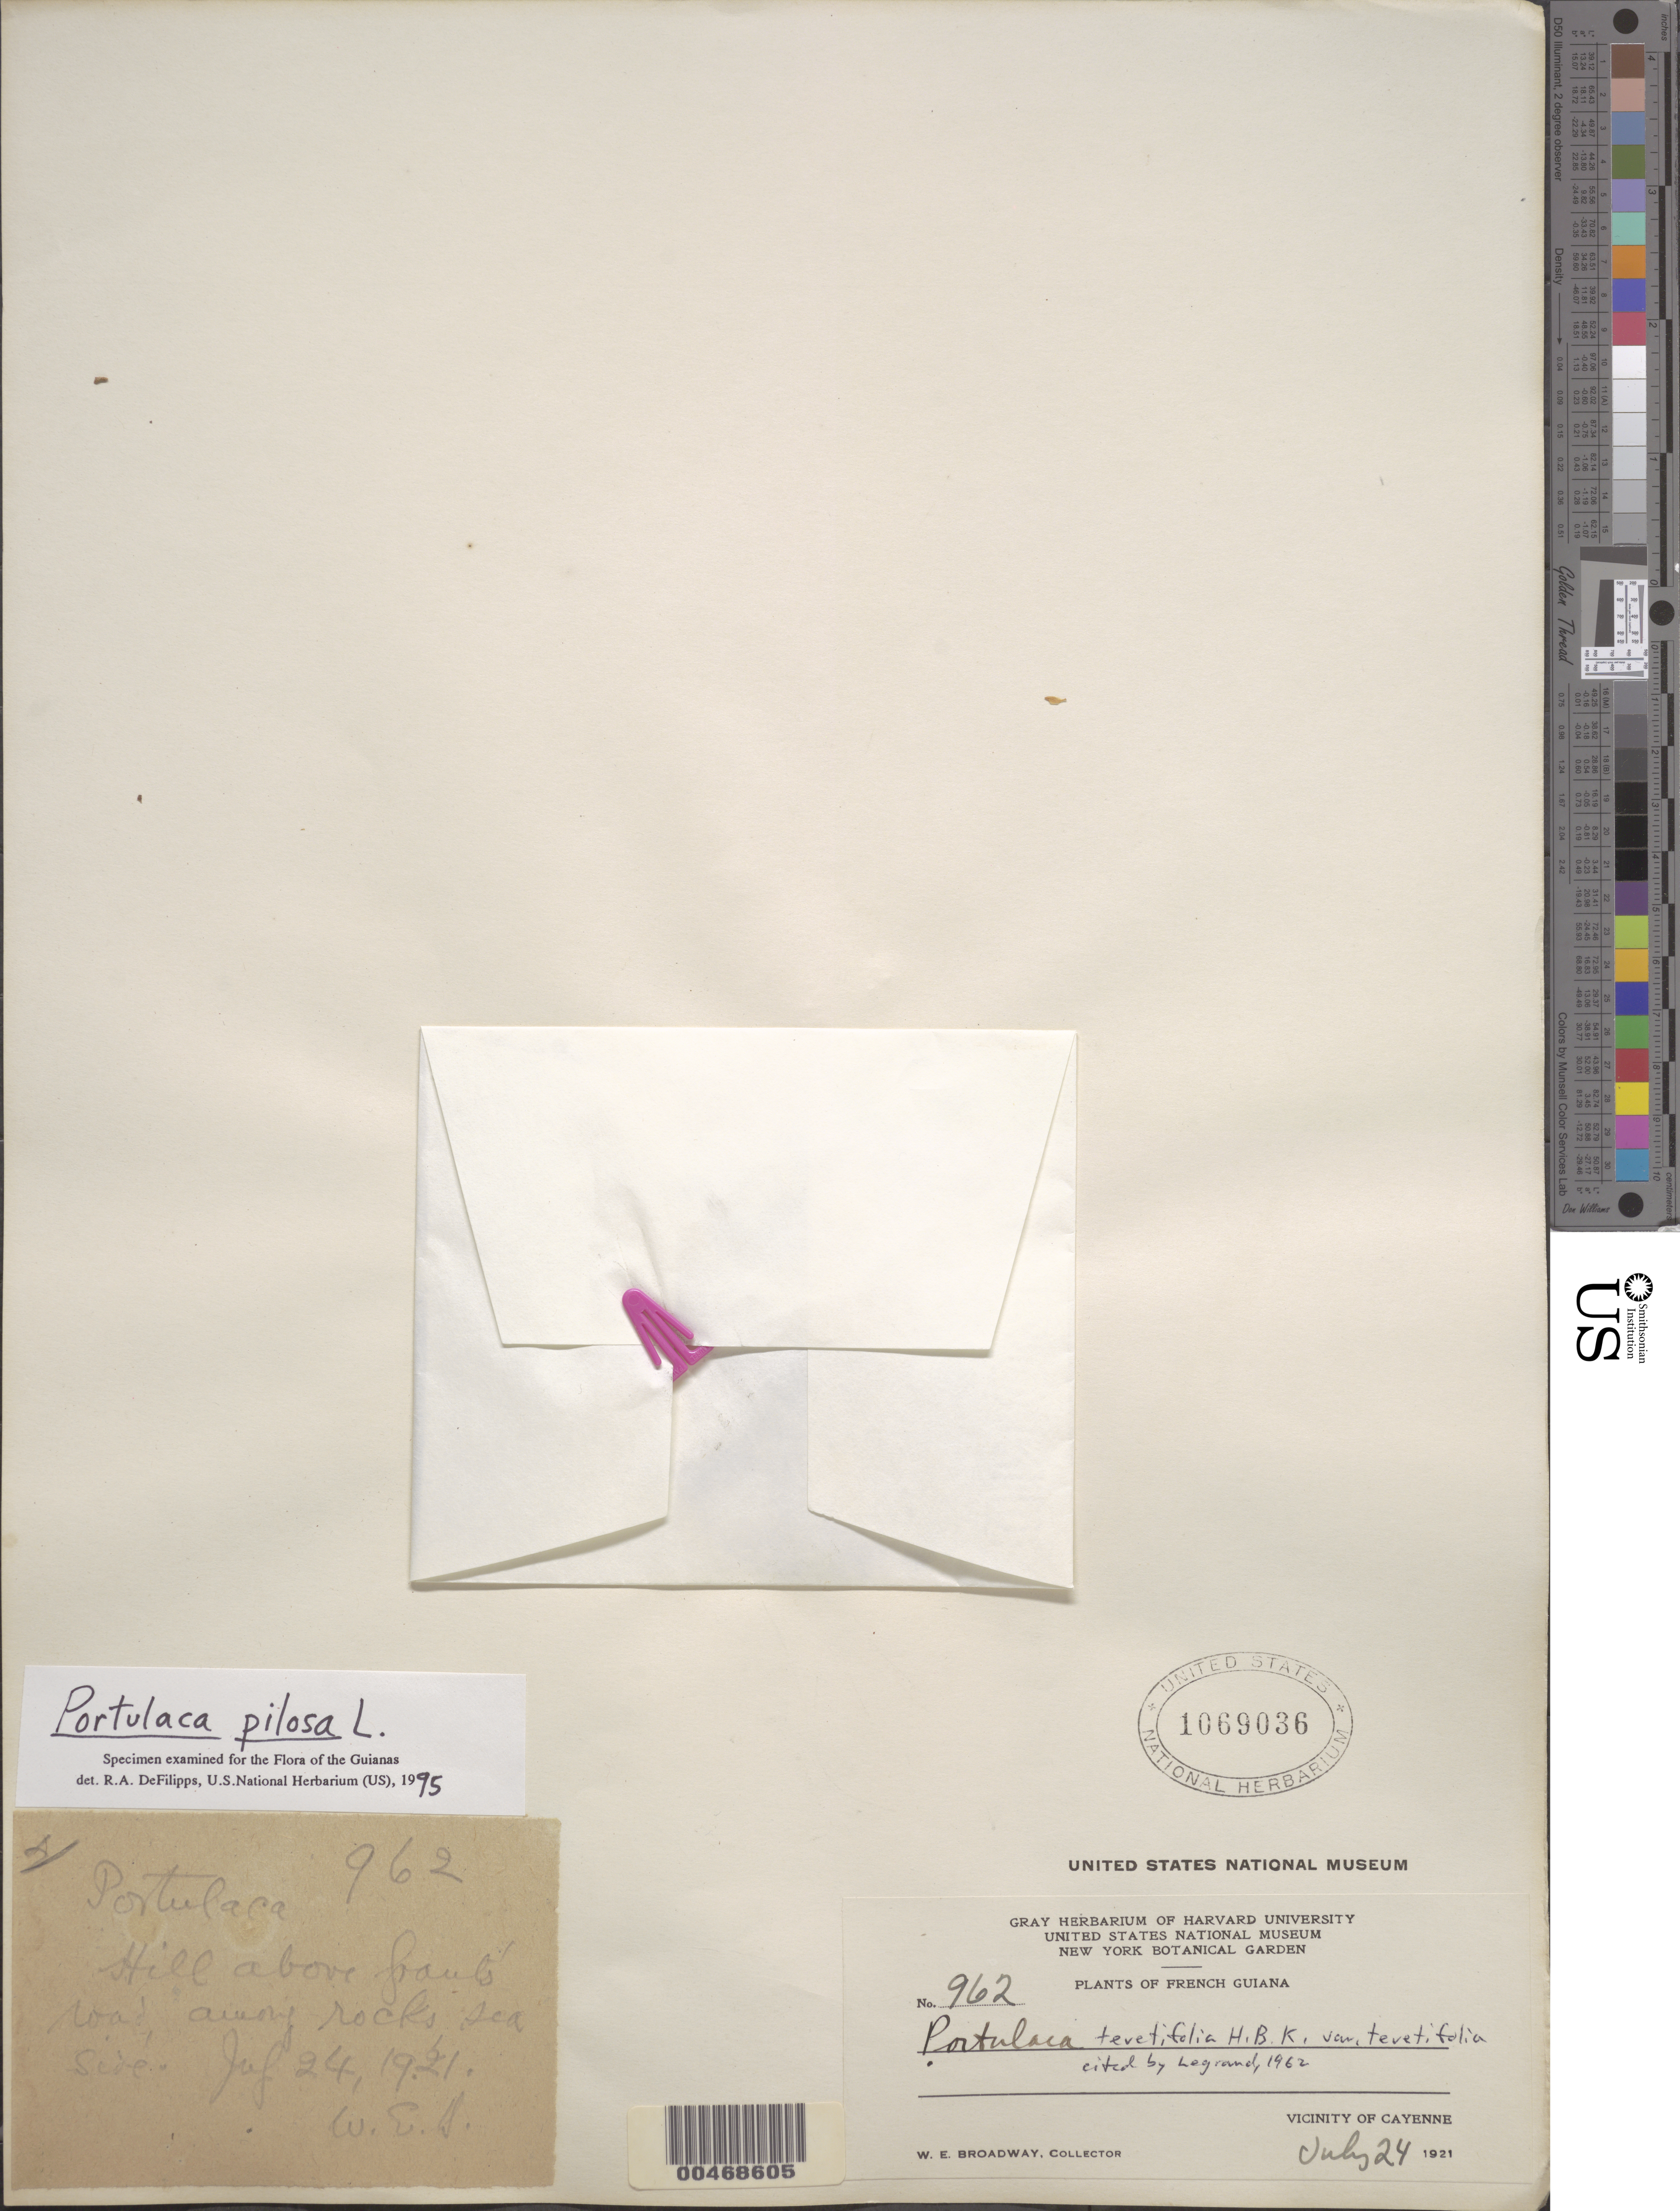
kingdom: Plantae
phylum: Tracheophyta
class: Magnoliopsida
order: Caryophyllales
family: Portulacaceae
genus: Portulaca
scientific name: Portulaca pilosa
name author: L.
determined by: DeFilipps, R. A.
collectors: W. E. Broadway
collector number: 962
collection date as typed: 24 Jul 1921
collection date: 1921-07-24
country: French Guiana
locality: Grant's Road, Cayenne vicinity.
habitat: Hill above road, among rocks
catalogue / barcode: US 1069036